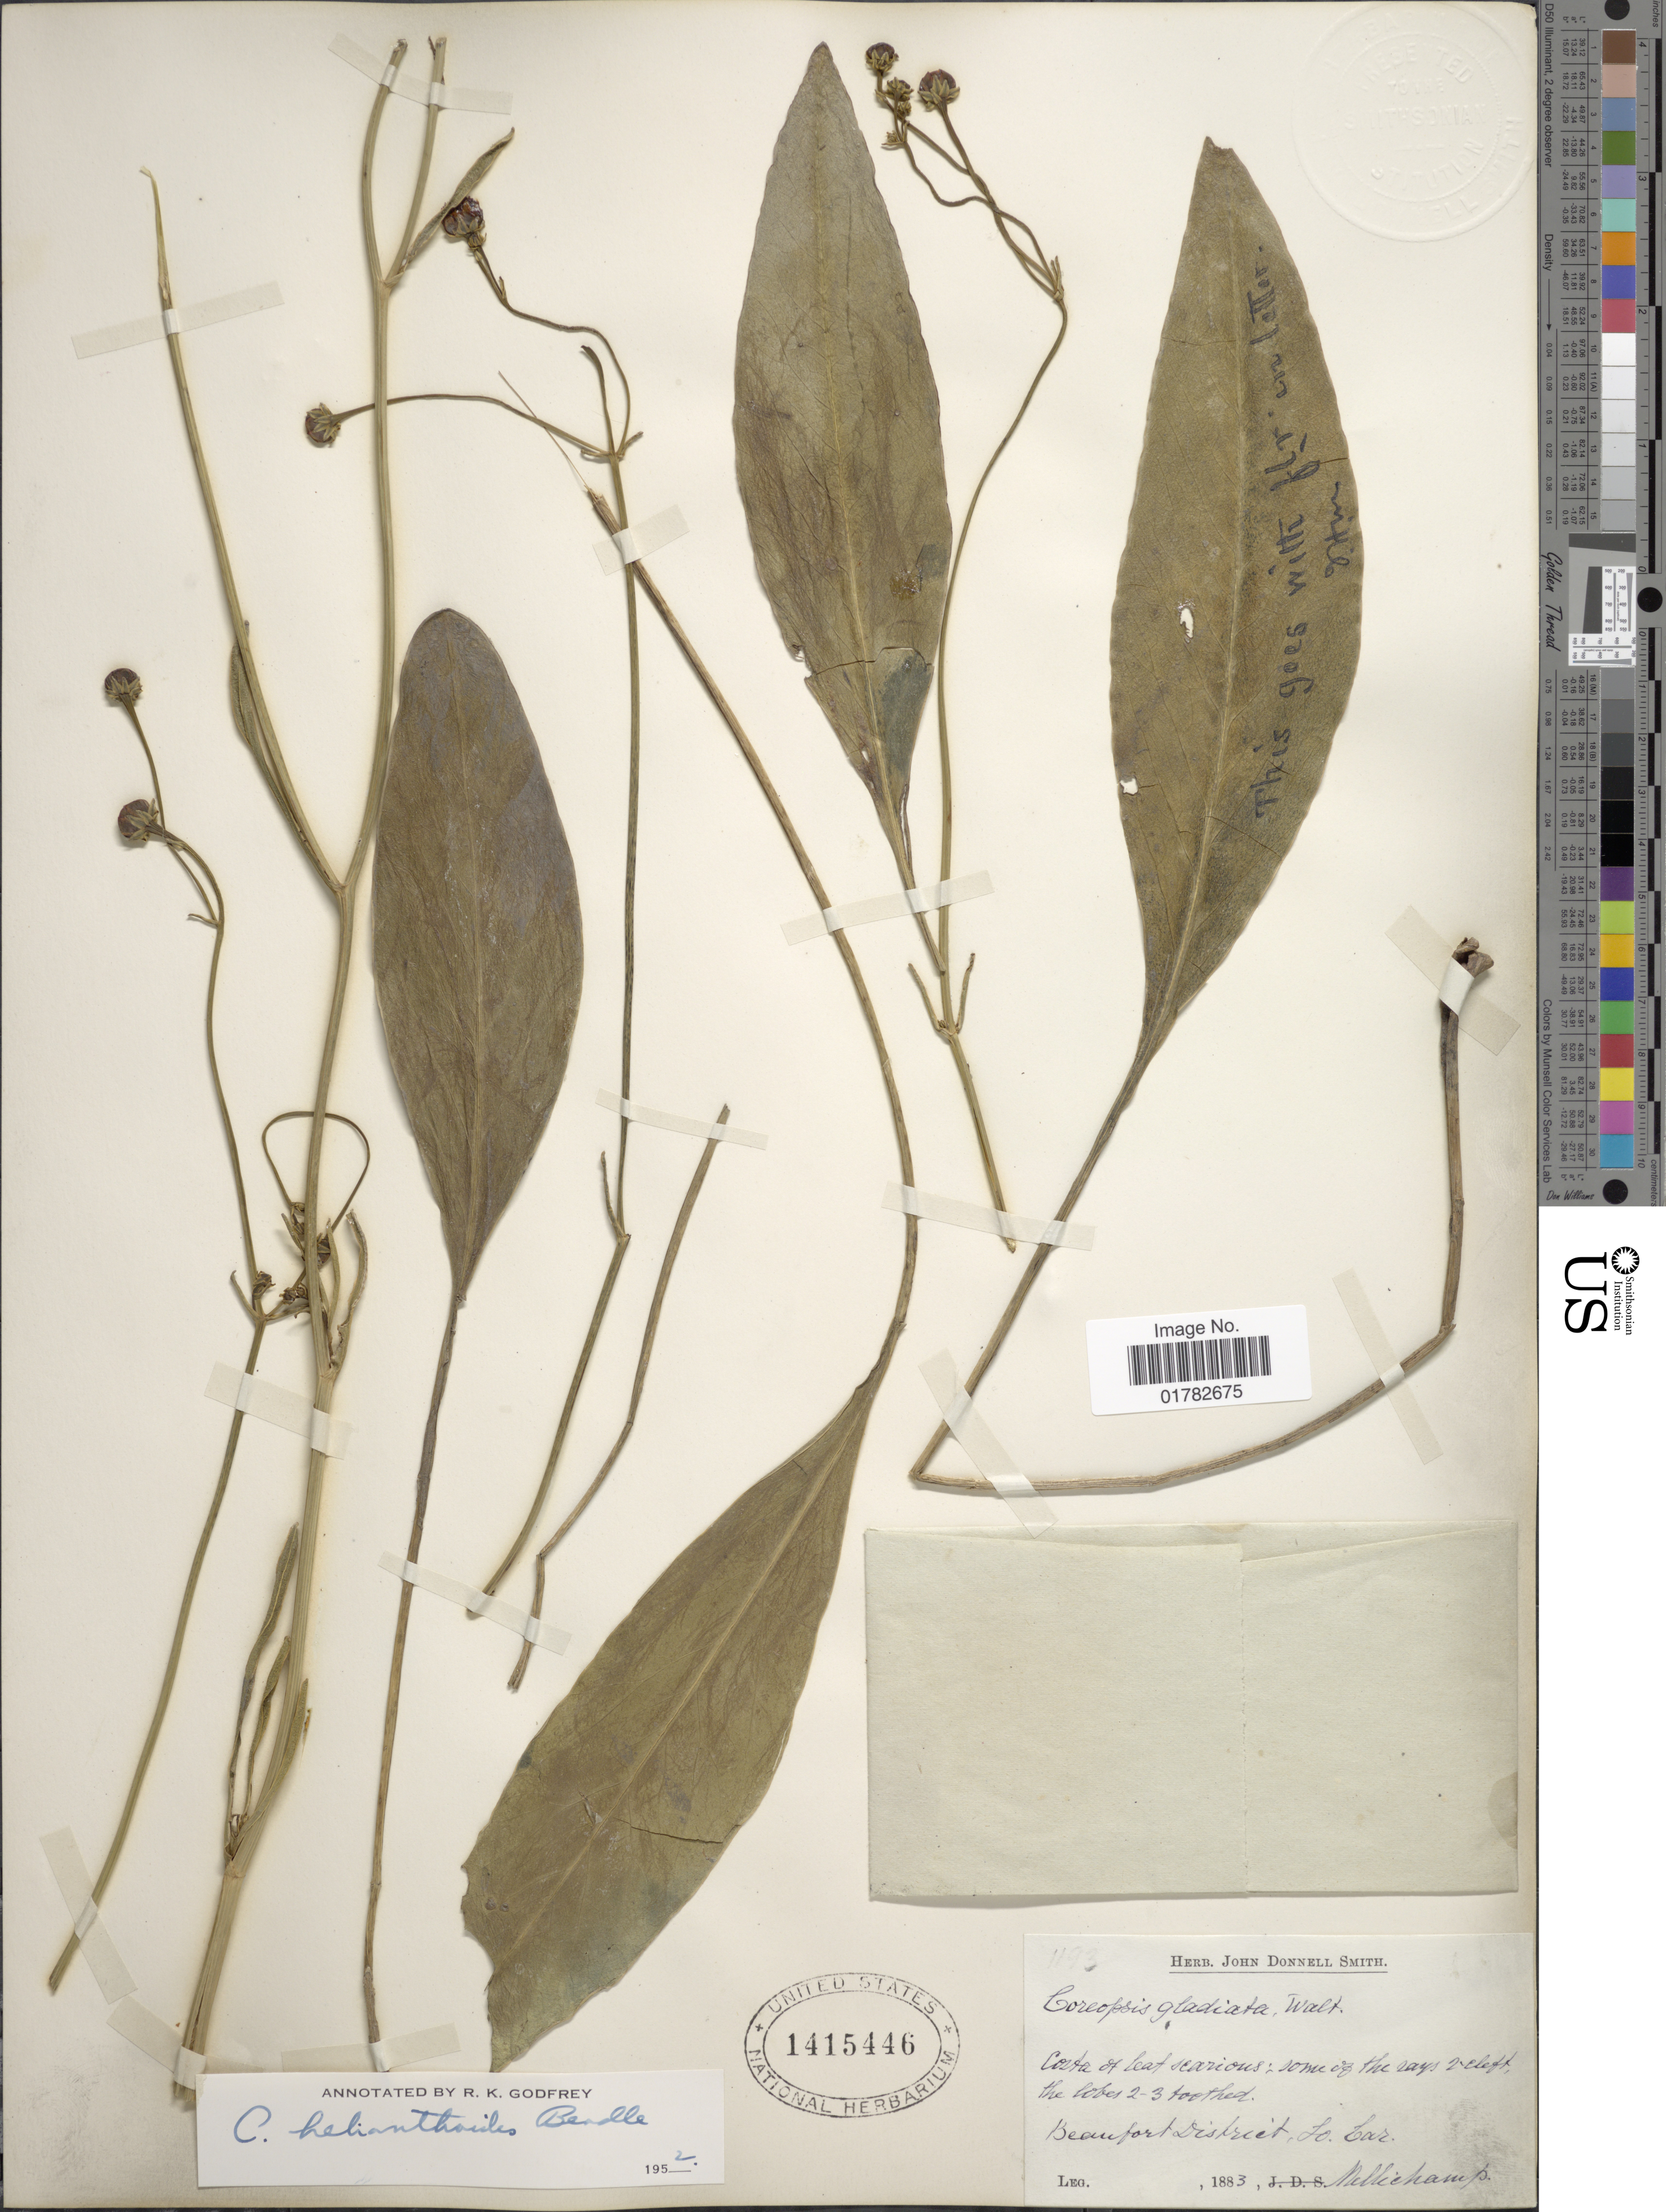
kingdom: Plantae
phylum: Tracheophyta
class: Magnoliopsida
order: Asterales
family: Asteraceae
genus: Coreopsis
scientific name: Coreopsis helianthoides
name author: Beadle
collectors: -. Mellichamp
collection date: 1883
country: United States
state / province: South Carolina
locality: Beaufort District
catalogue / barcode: US 1415446